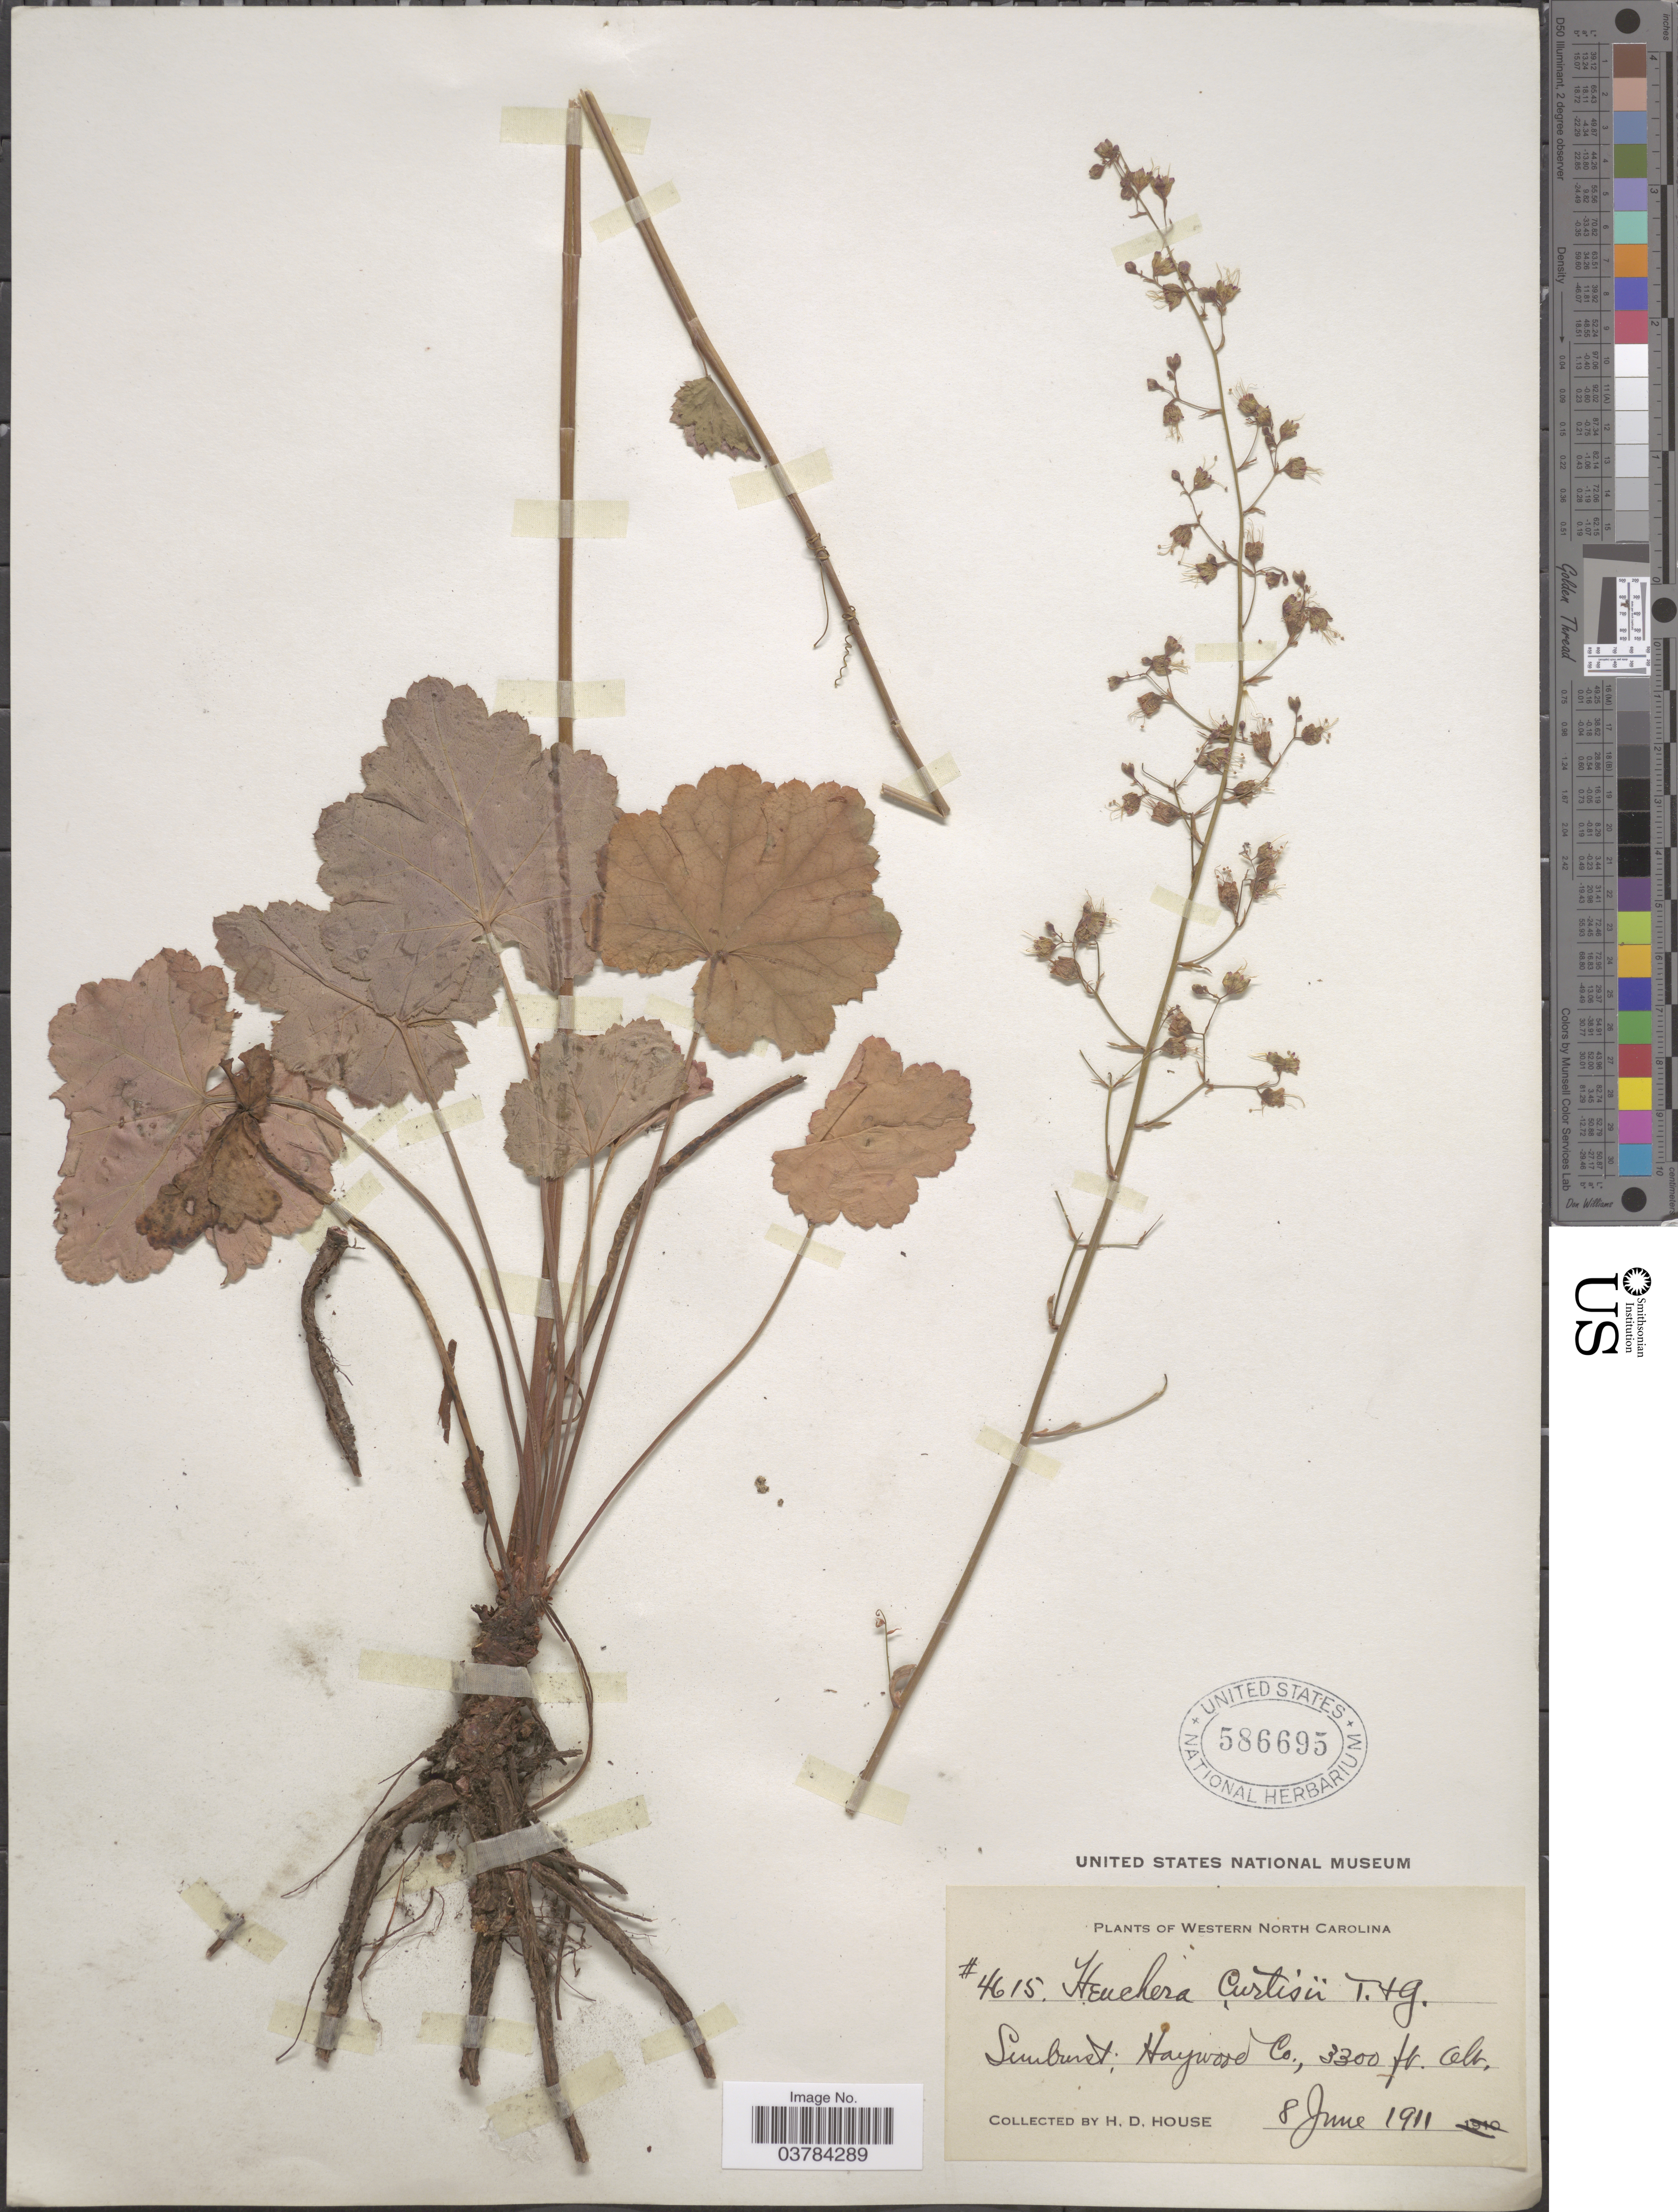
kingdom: Plantae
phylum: Tracheophyta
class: Magnoliopsida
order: Saxifragales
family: Saxifragaceae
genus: Heuchera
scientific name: Heuchera curtisii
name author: Torr. & A. Gray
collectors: H. D. House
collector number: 4615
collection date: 1911-06-08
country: United States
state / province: North Carolina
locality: Western North Carolina. Sunburst; Haywood Co.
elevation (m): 1006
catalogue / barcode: US 586695